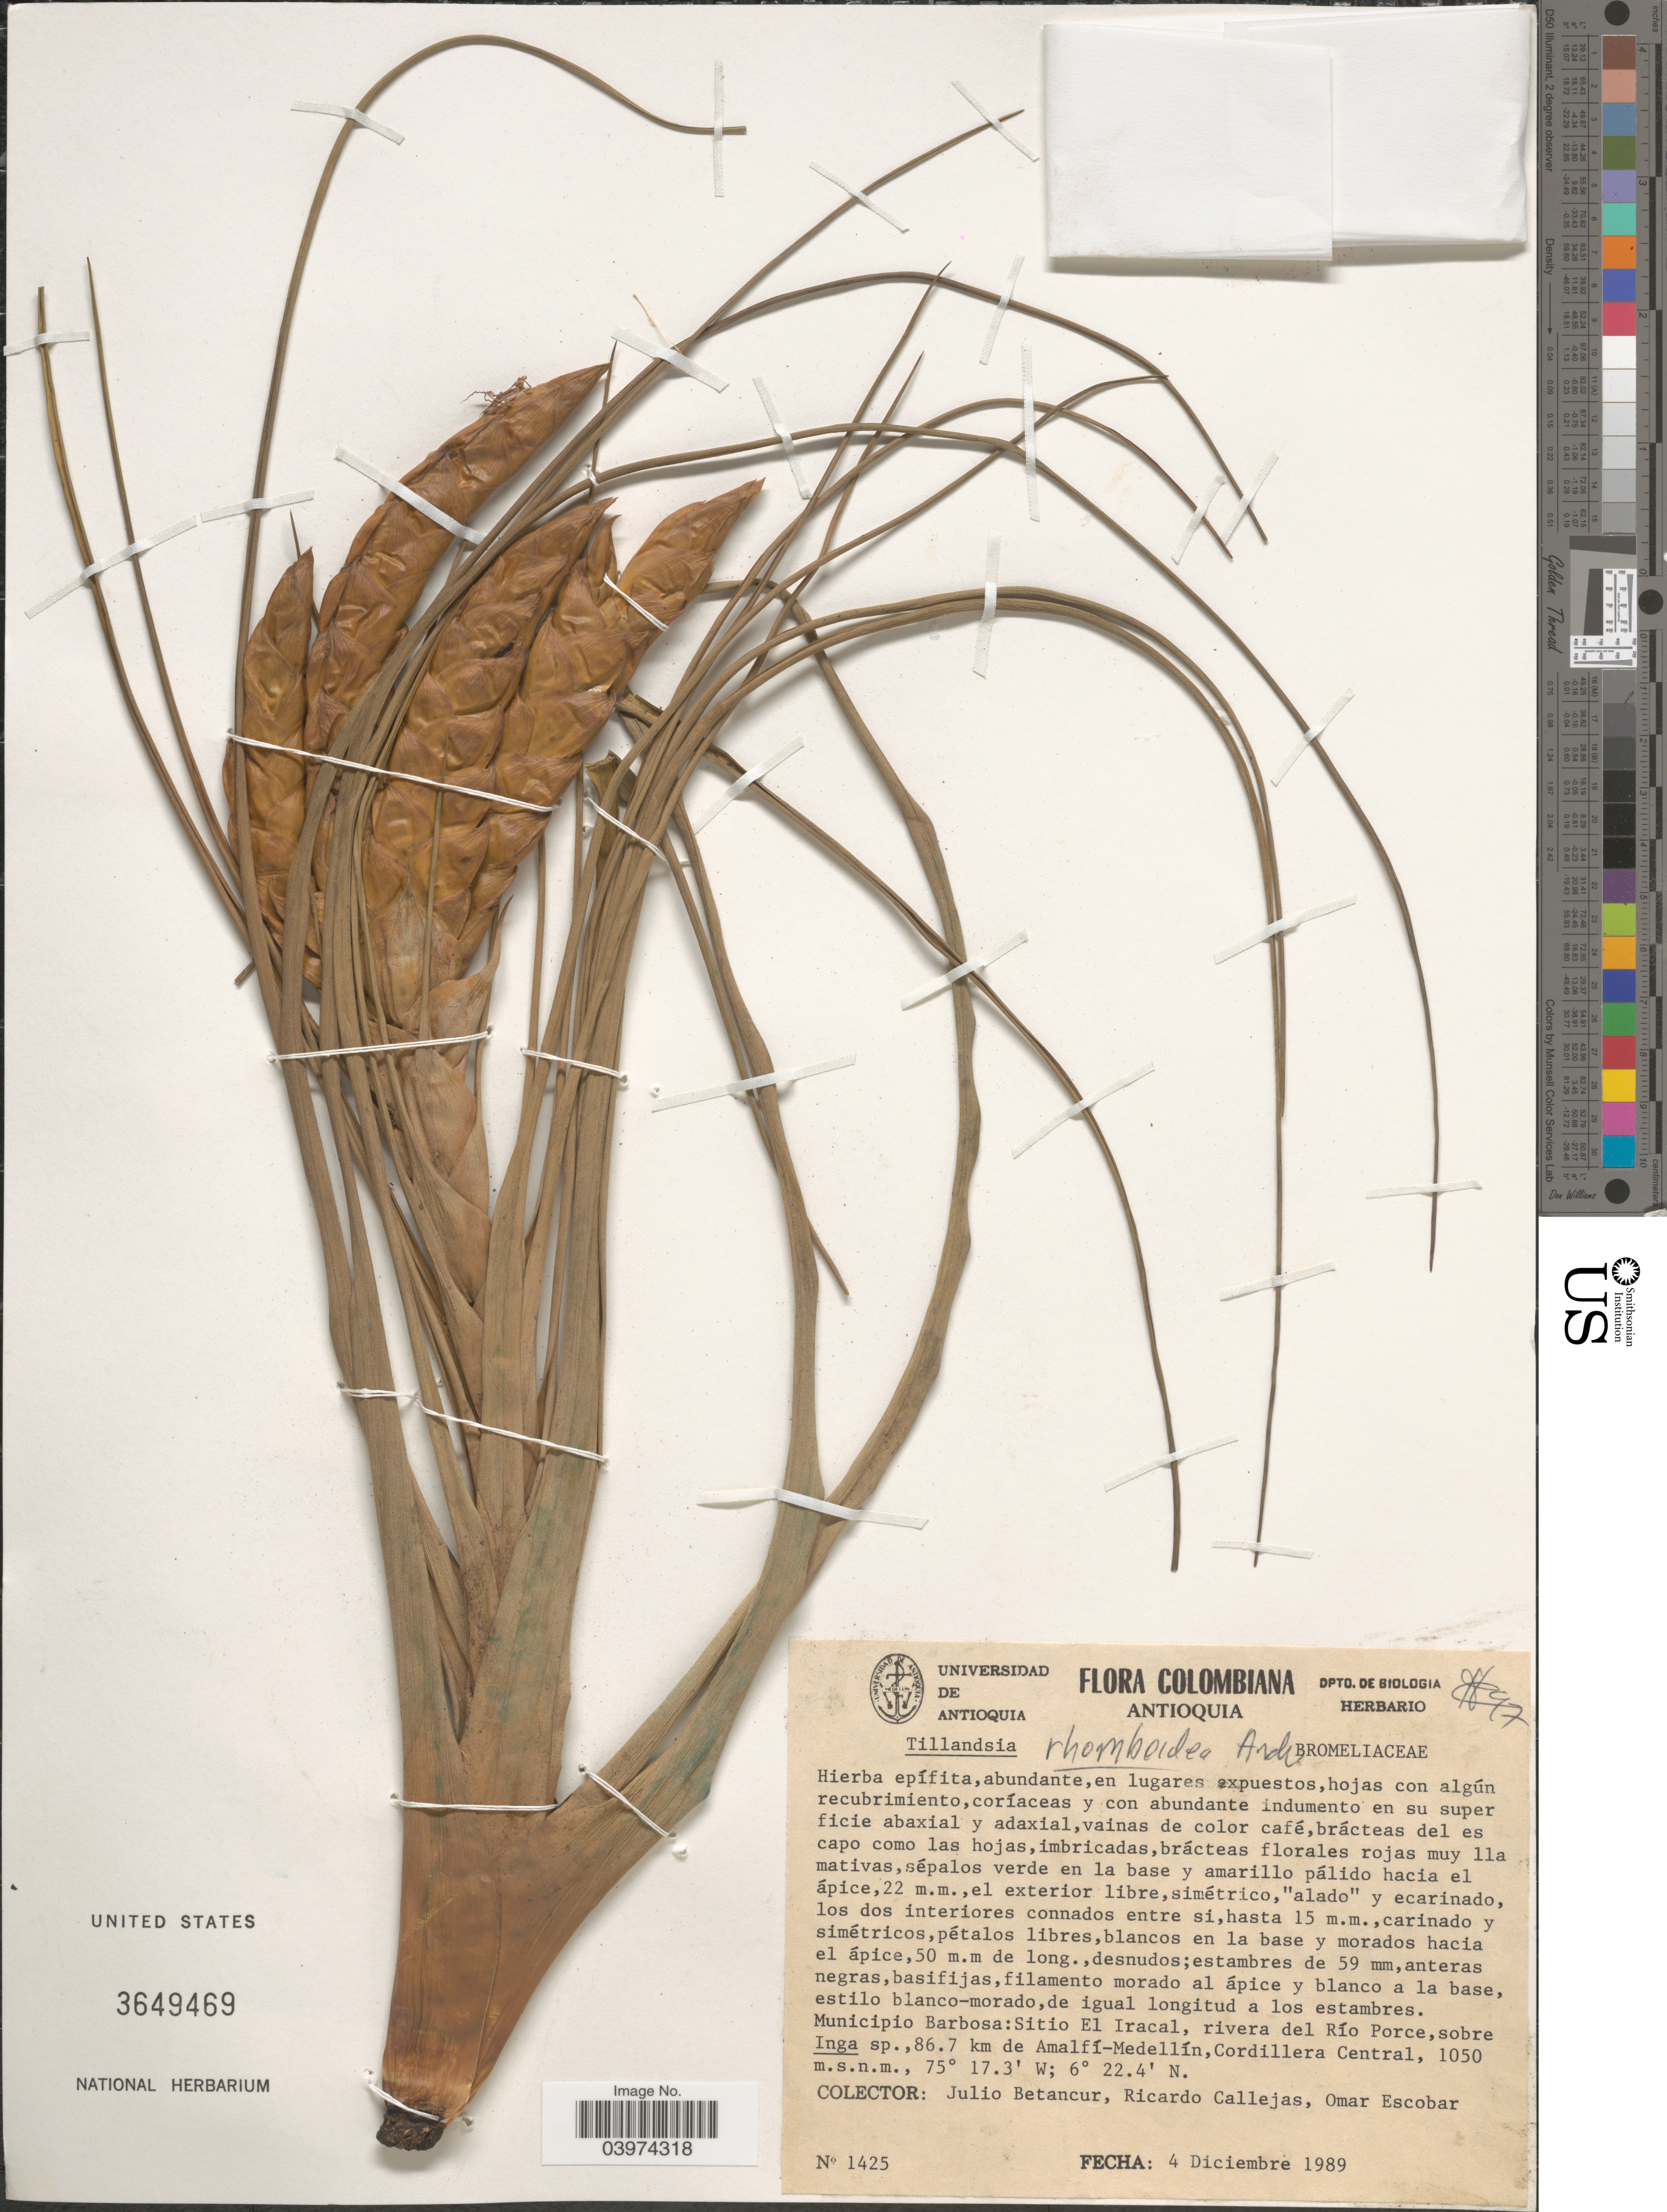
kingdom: Plantae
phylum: Tracheophyta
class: Liliopsida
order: Poales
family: Bromeliaceae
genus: Tillandsia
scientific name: Tillandsia rhomboidea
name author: André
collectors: J. Betancur, R. Callejas & O. D. Escobar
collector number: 1425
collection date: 1989-12-04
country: Colombia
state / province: Antioquia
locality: Municipio Barbosa: Sitio El Iracal, rivera del Río Porce, sobre Inga sp., 86.7 km de Amalfi-Medellín, Cordillera Central.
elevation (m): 1050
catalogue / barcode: US 3649469